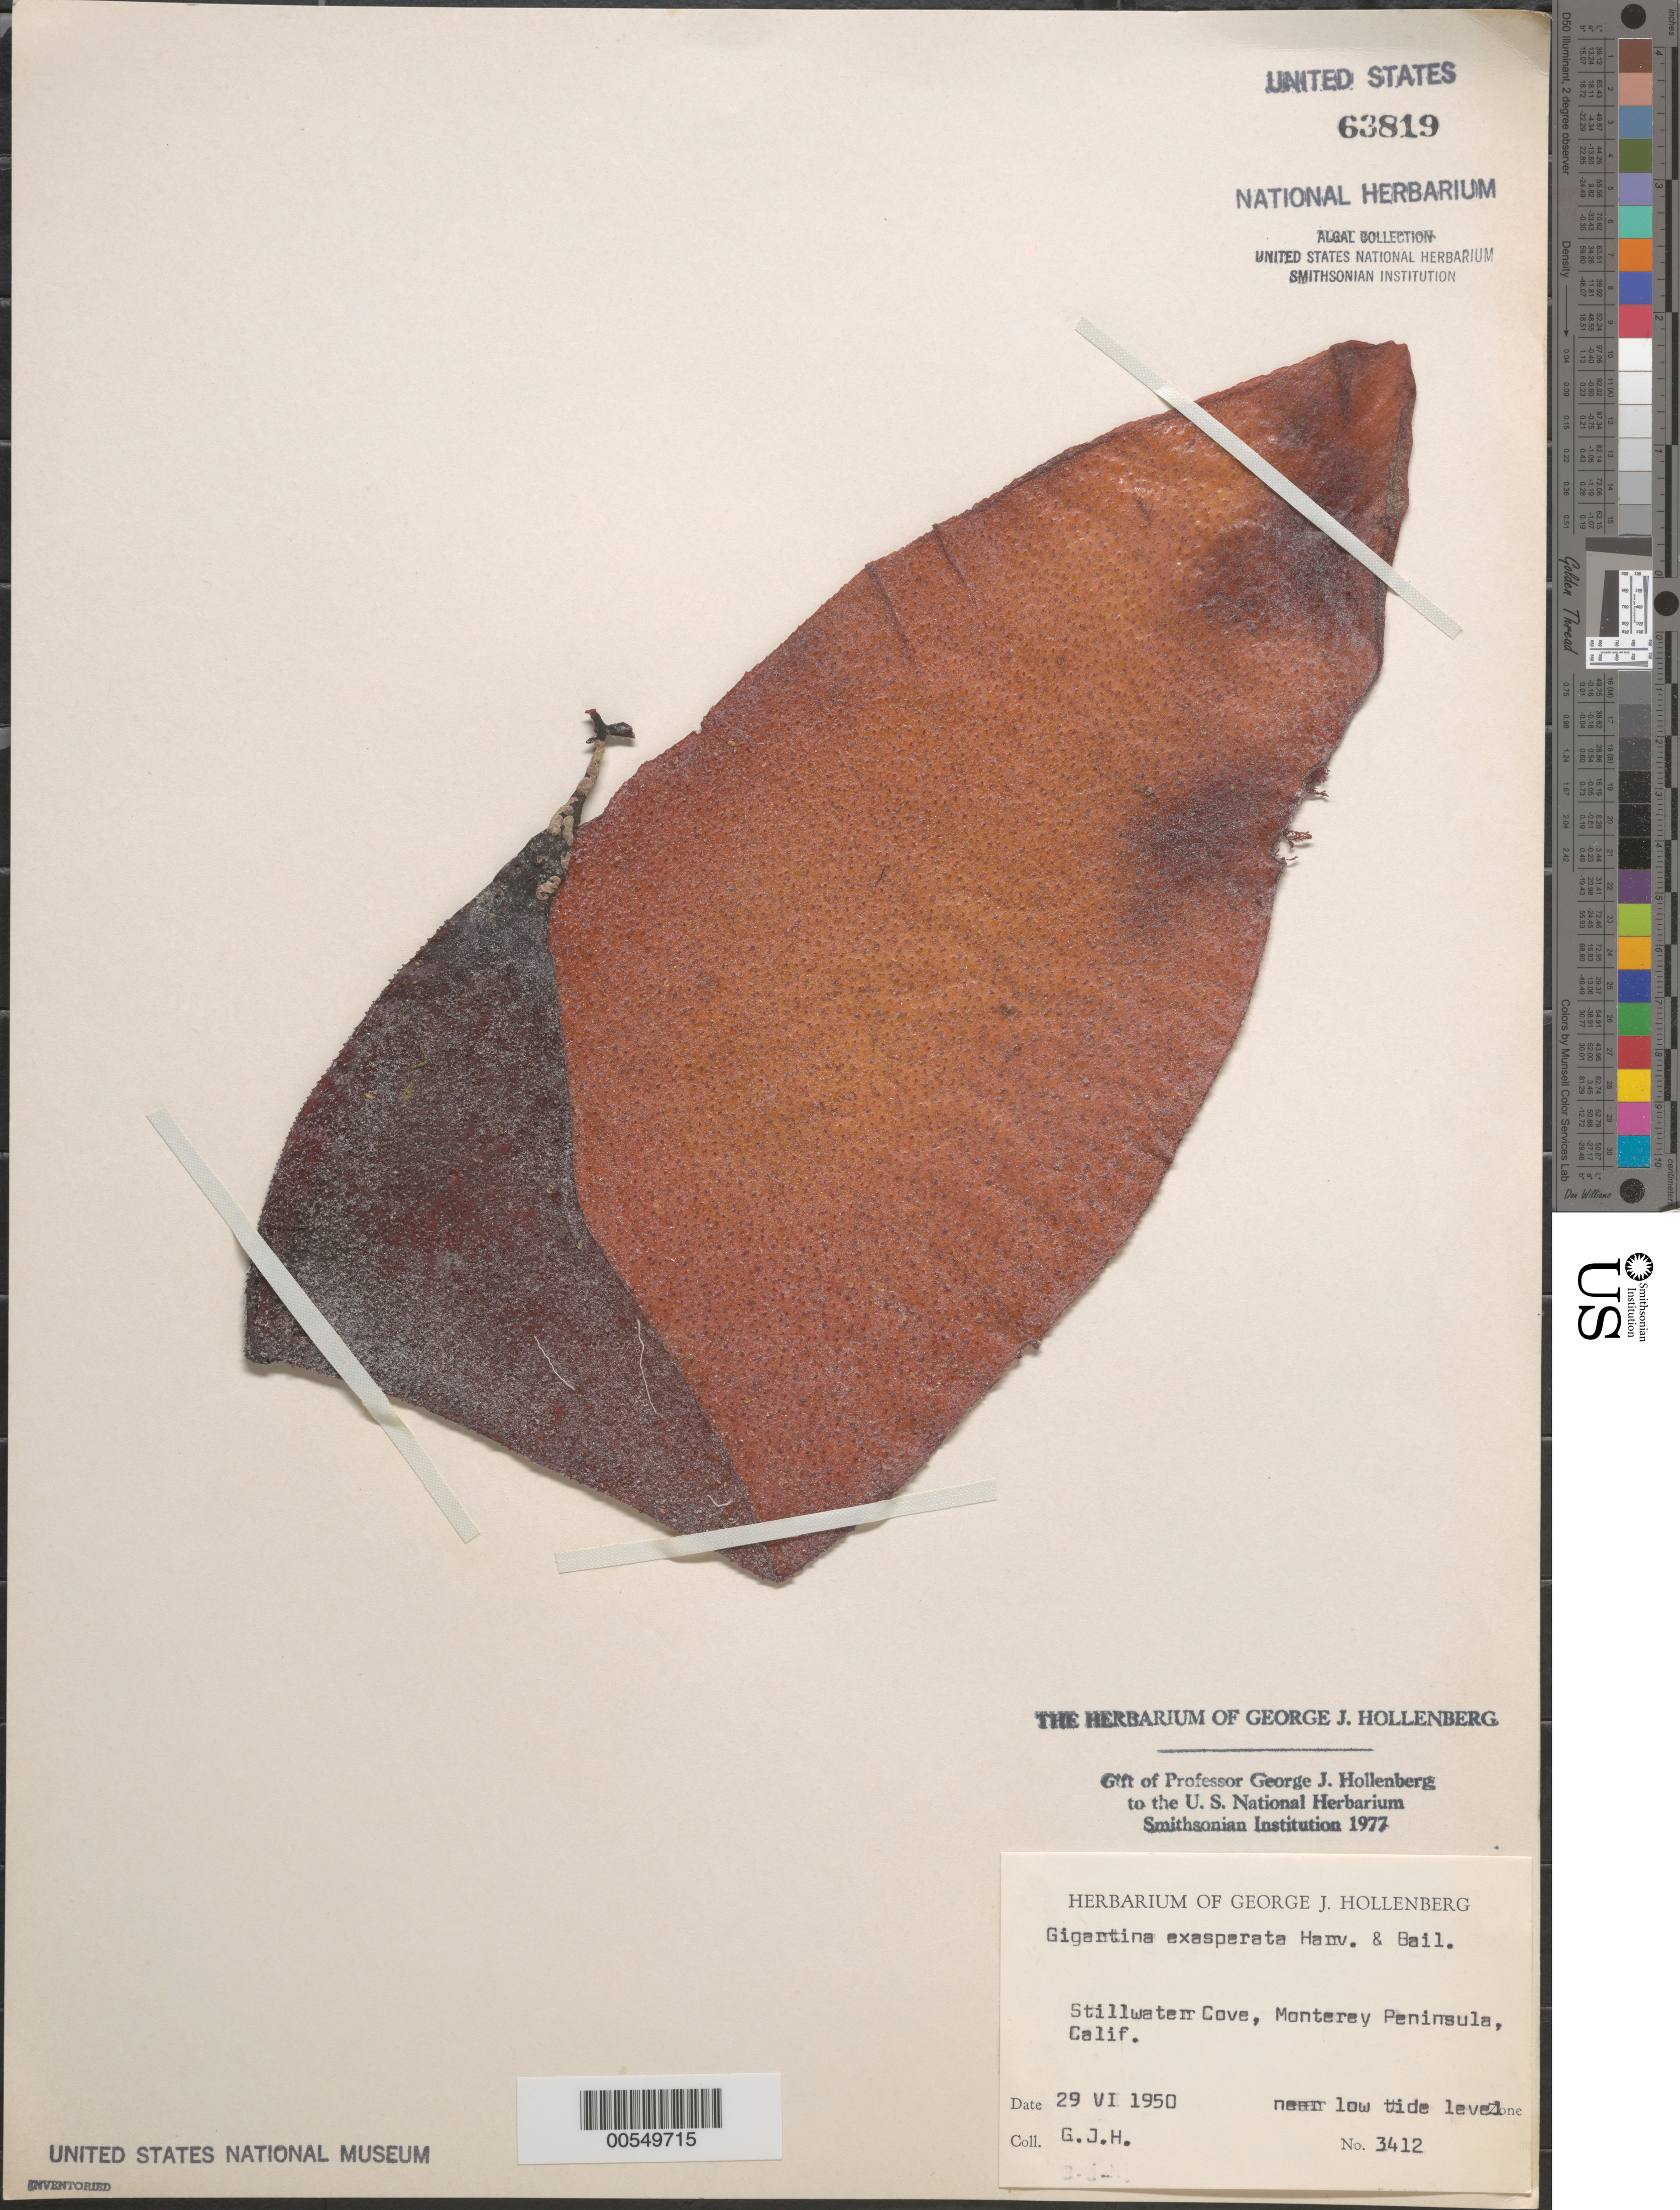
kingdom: Plantae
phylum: Rhodophyta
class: Florideophyceae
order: Gigartinales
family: Gigartinaceae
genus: Chondracanthus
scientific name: Chondracanthus exasperatus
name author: (Harv. & J. Bailey) J.R. Hughey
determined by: Algae name updating Project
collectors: G. Hollenberg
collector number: GJH 3412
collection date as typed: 29 Jun 1950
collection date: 1950-06-29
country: United States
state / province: California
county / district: Monterey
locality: Stillwater Cove, Monterey Peninsula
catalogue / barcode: US 63819